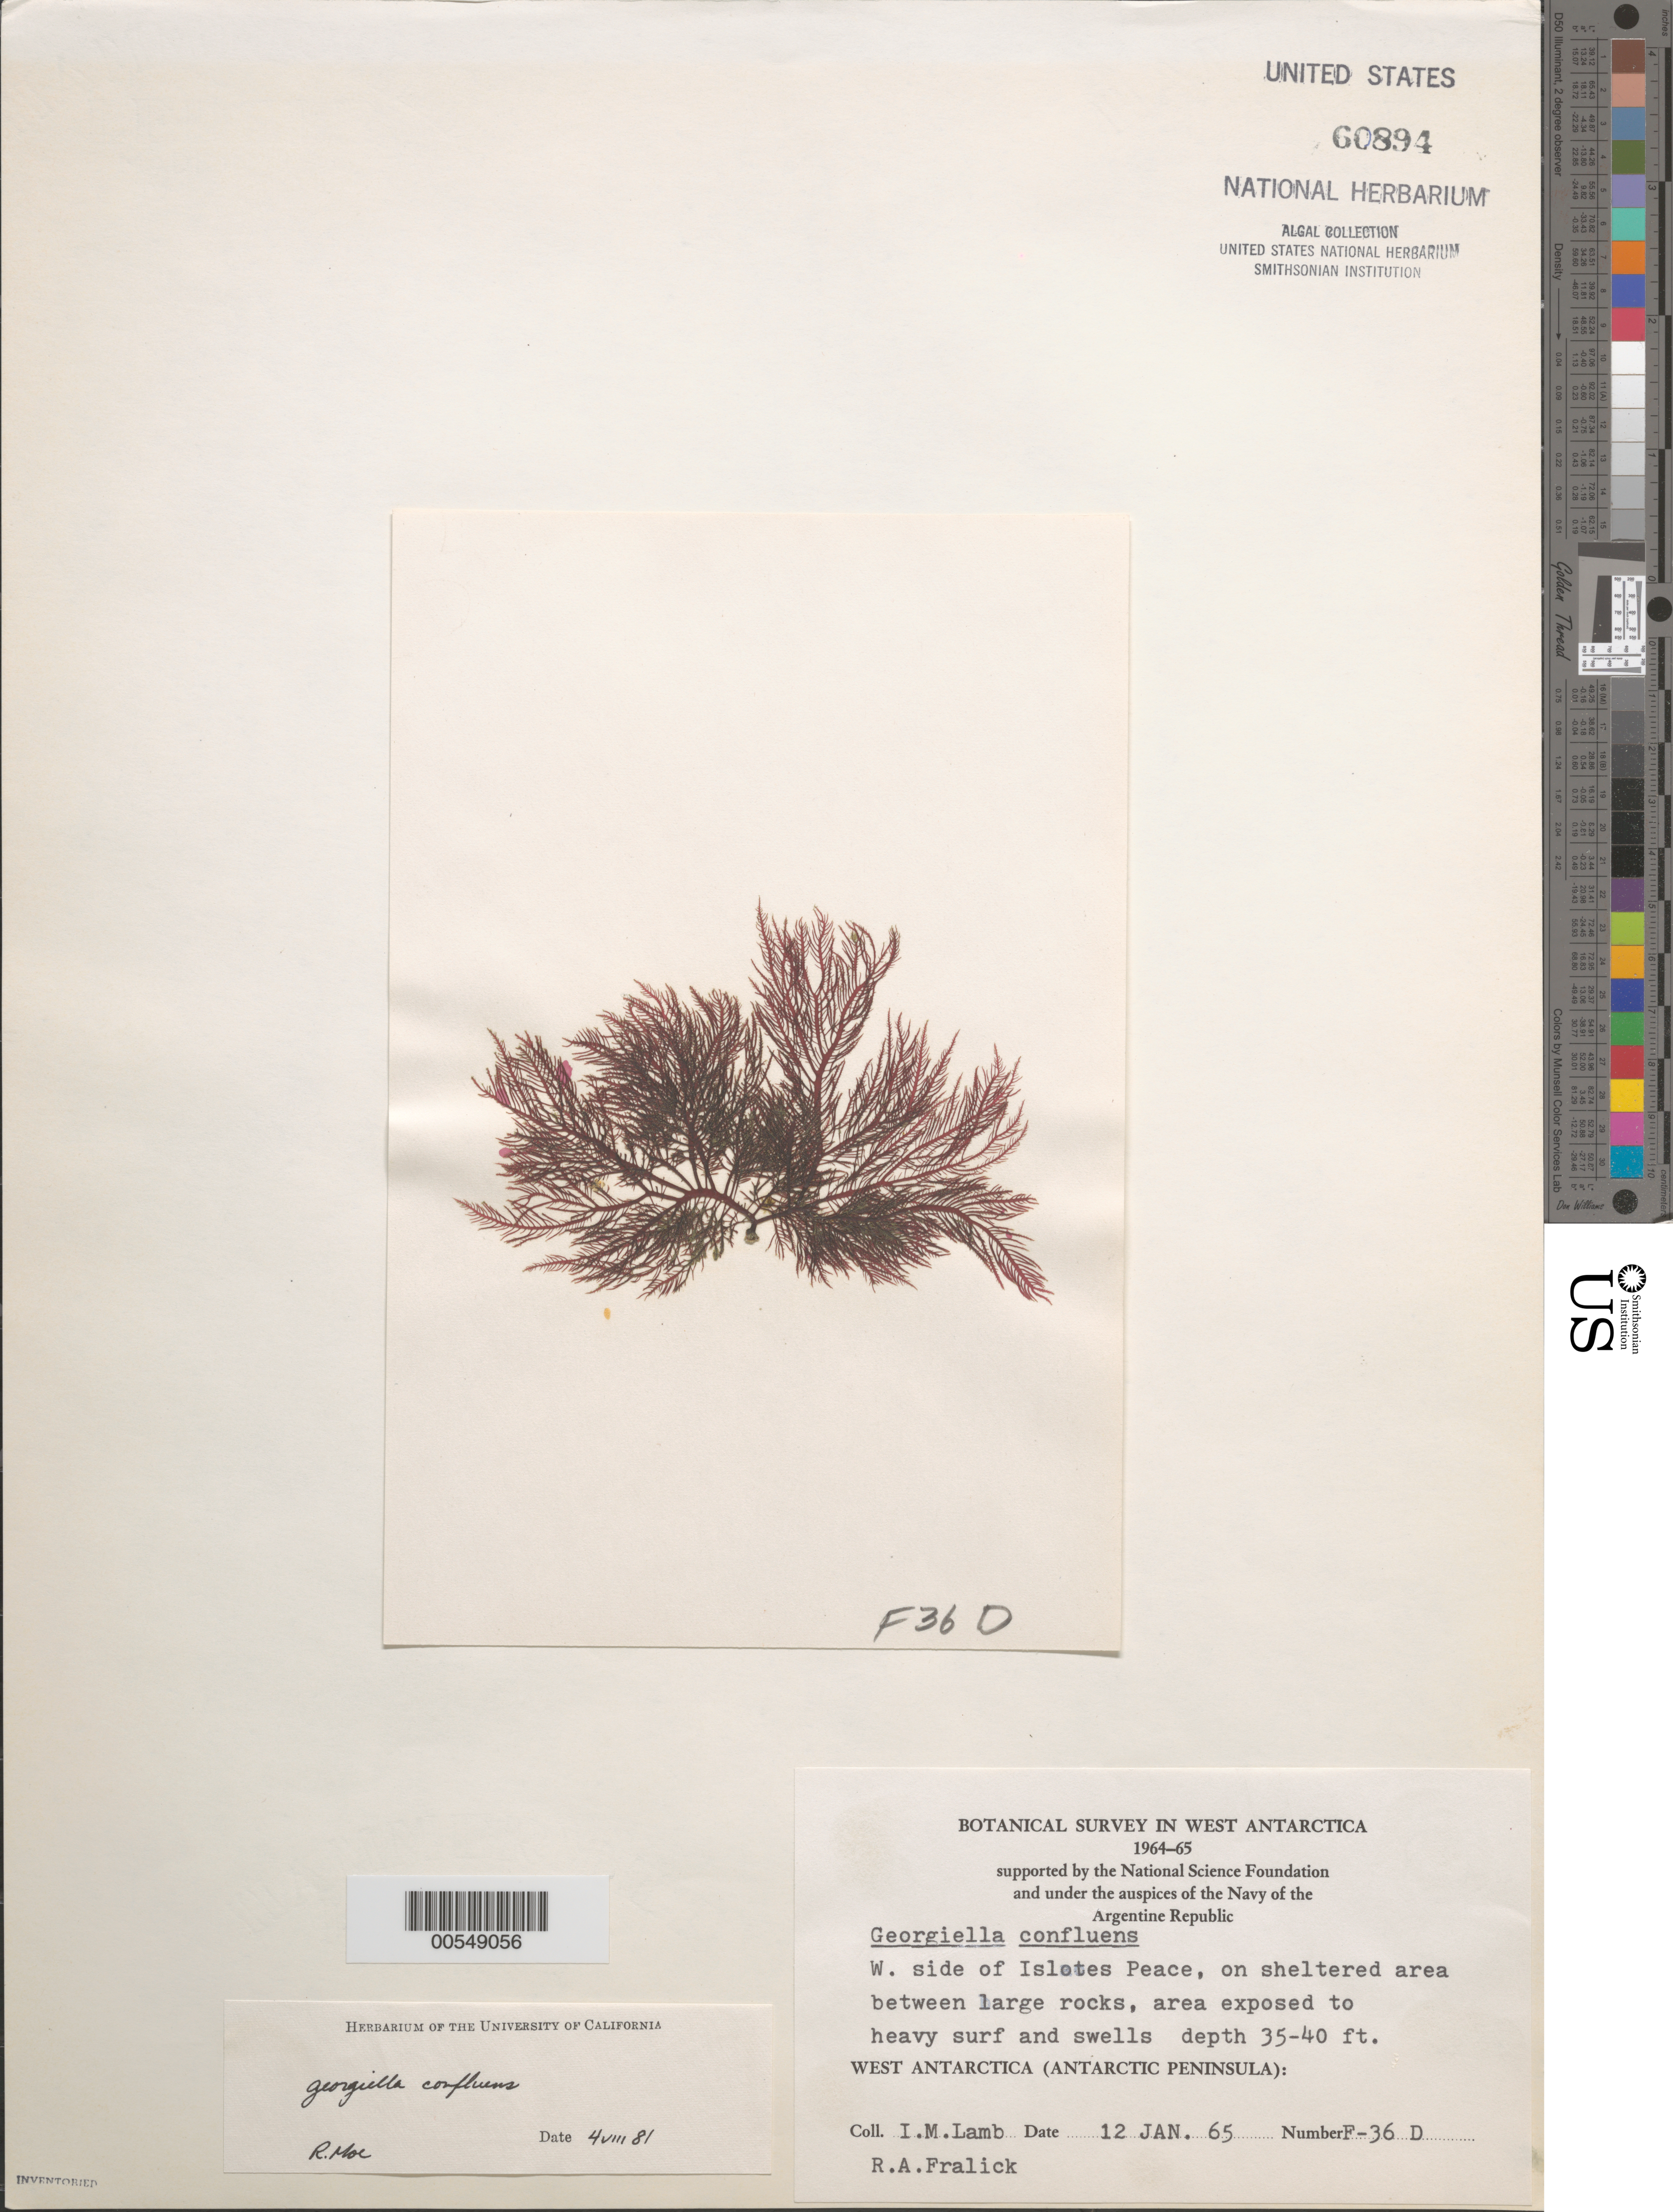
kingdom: Plantae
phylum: Rhodophyta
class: Florideophyceae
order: Ceramiales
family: Wrangeliaceae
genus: Georgiella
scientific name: Georgiella confluens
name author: (Reinsch) Kylin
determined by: Moe, R. L.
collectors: I. M. Lamb & R. Fralick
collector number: F-36d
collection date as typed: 12 Jan 1965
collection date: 1965-01-12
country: Antarctica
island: Islotes Place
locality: Off Eta Island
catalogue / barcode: US 60894